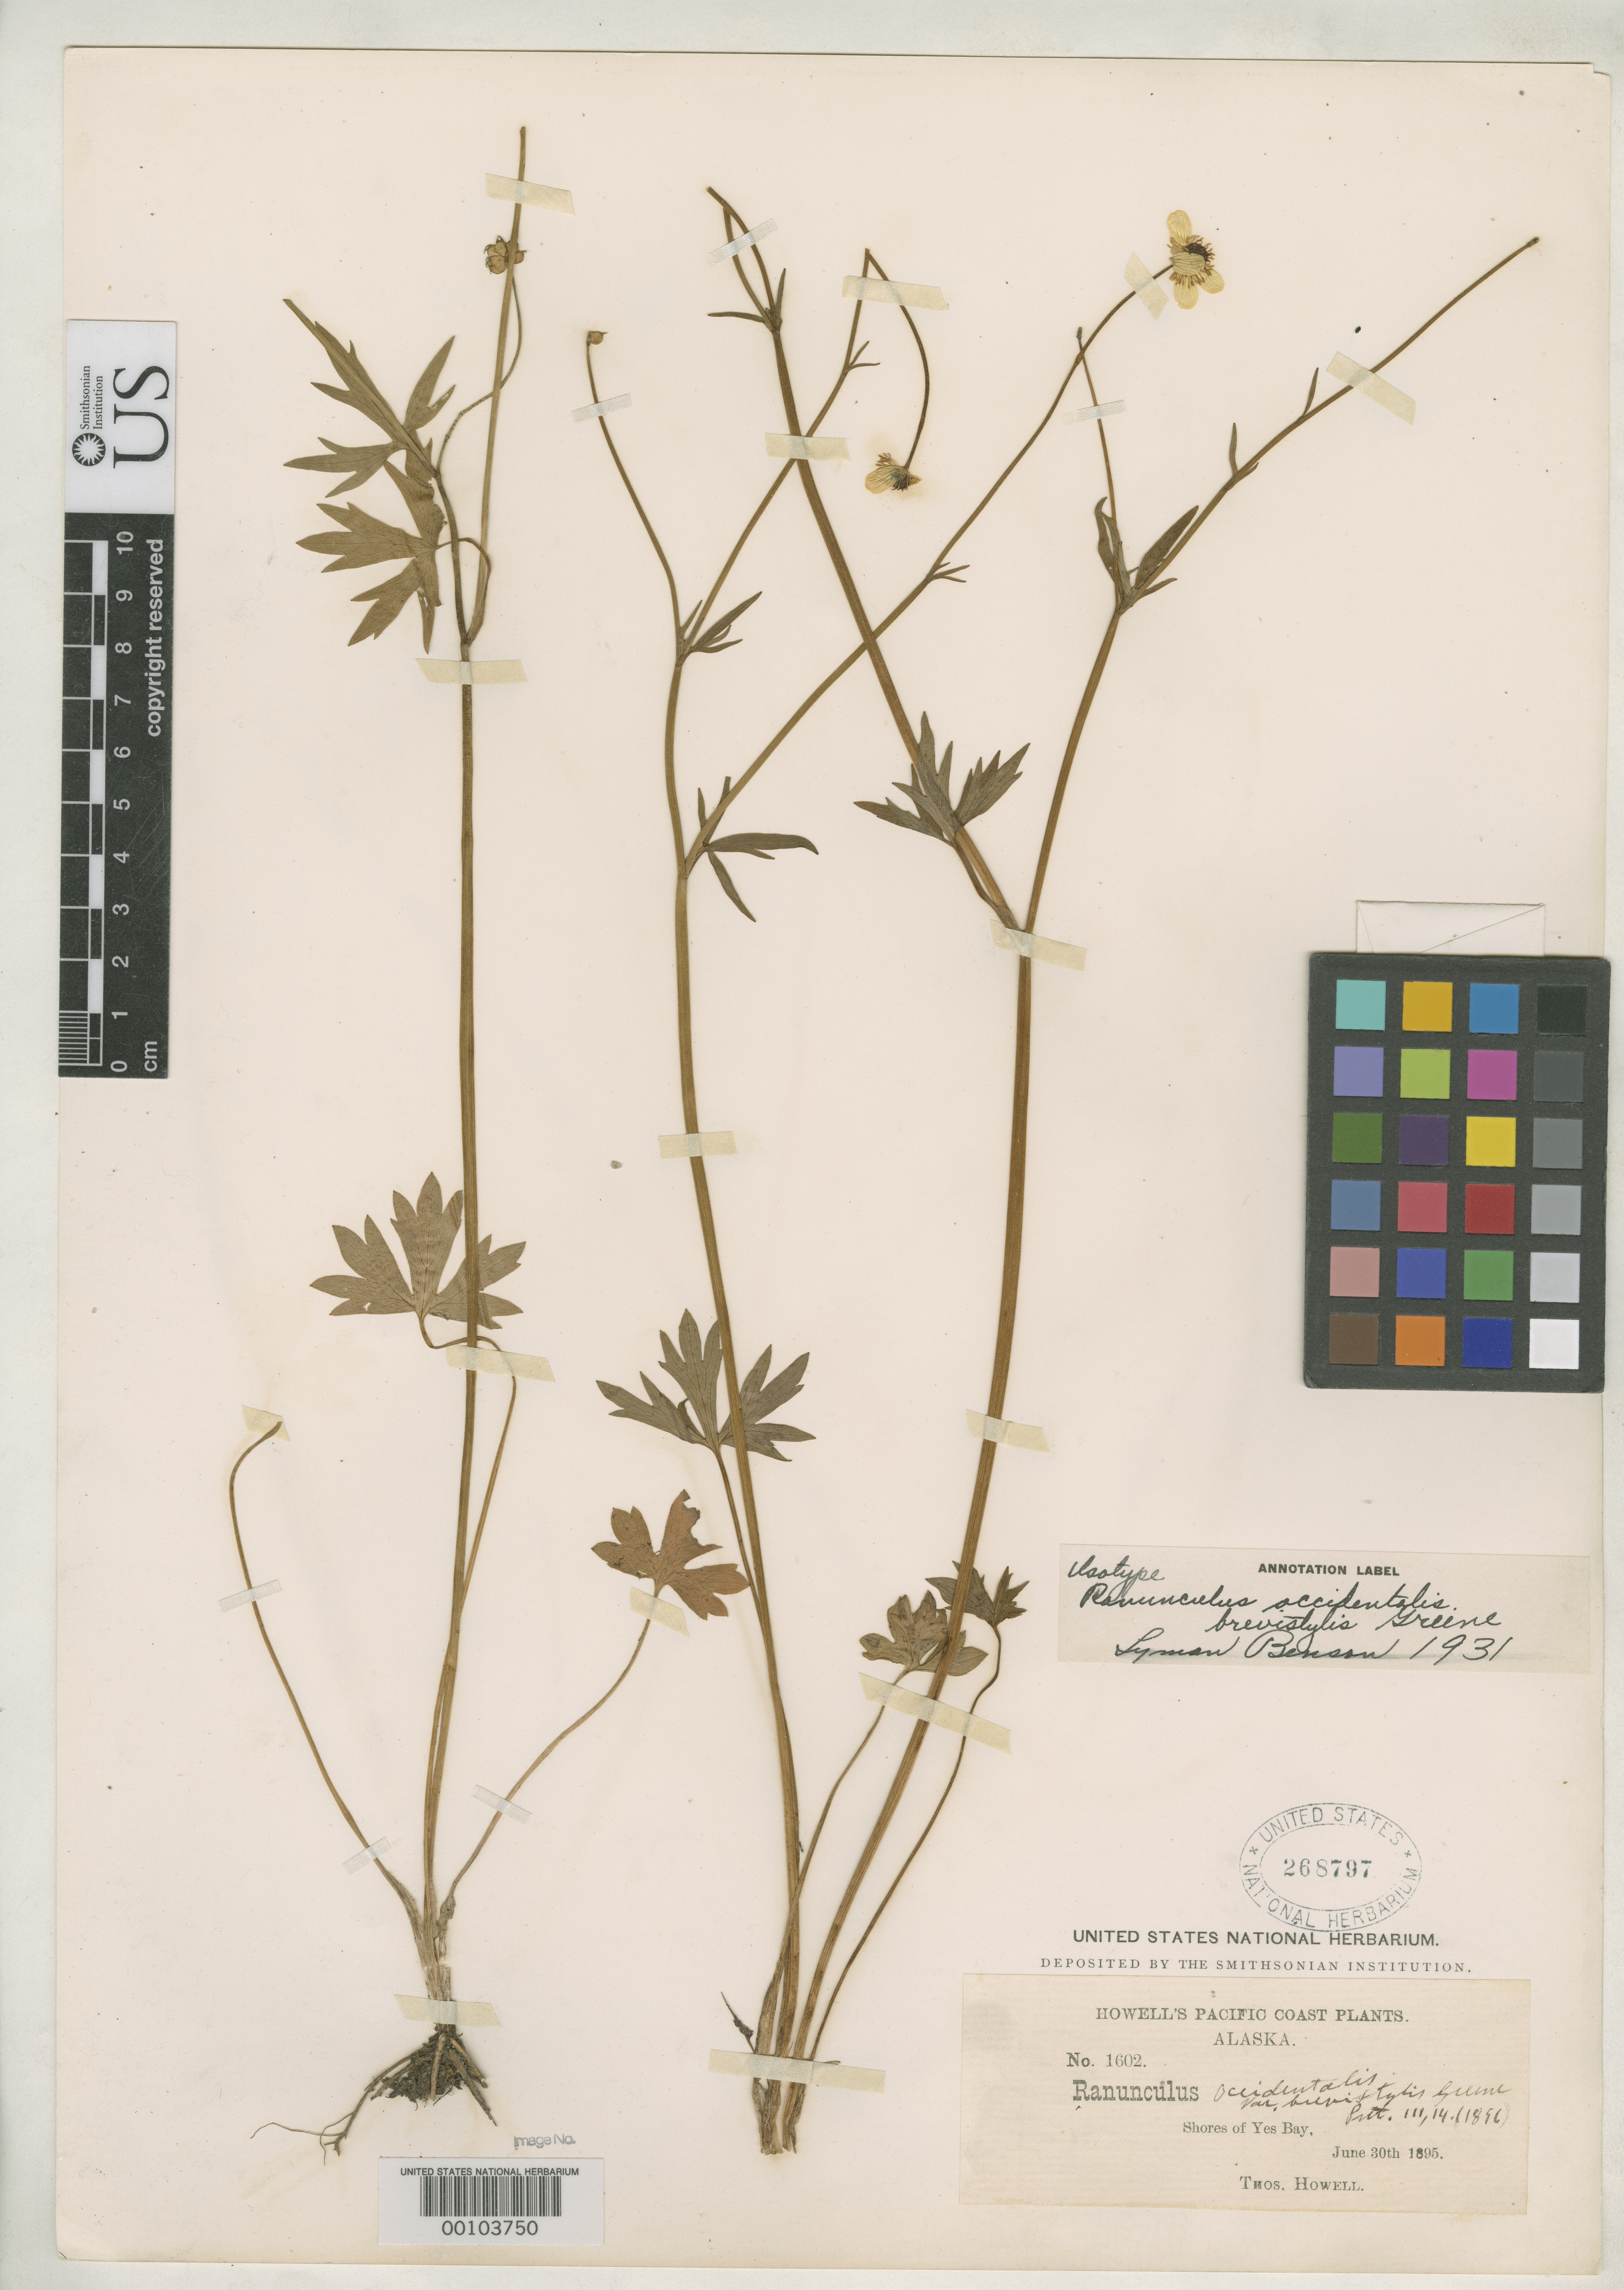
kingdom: Plantae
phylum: Tracheophyta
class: Magnoliopsida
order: Ranunculales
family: Ranunculaceae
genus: Ranunculus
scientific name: Ranunculus occidentalis var. brevistylus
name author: Greene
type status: Isotype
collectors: T. J. Howell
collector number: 1602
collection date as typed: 30 Jun 1895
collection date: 1895-06-30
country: United States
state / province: Alaska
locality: Yes Bay.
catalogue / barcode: US 268797